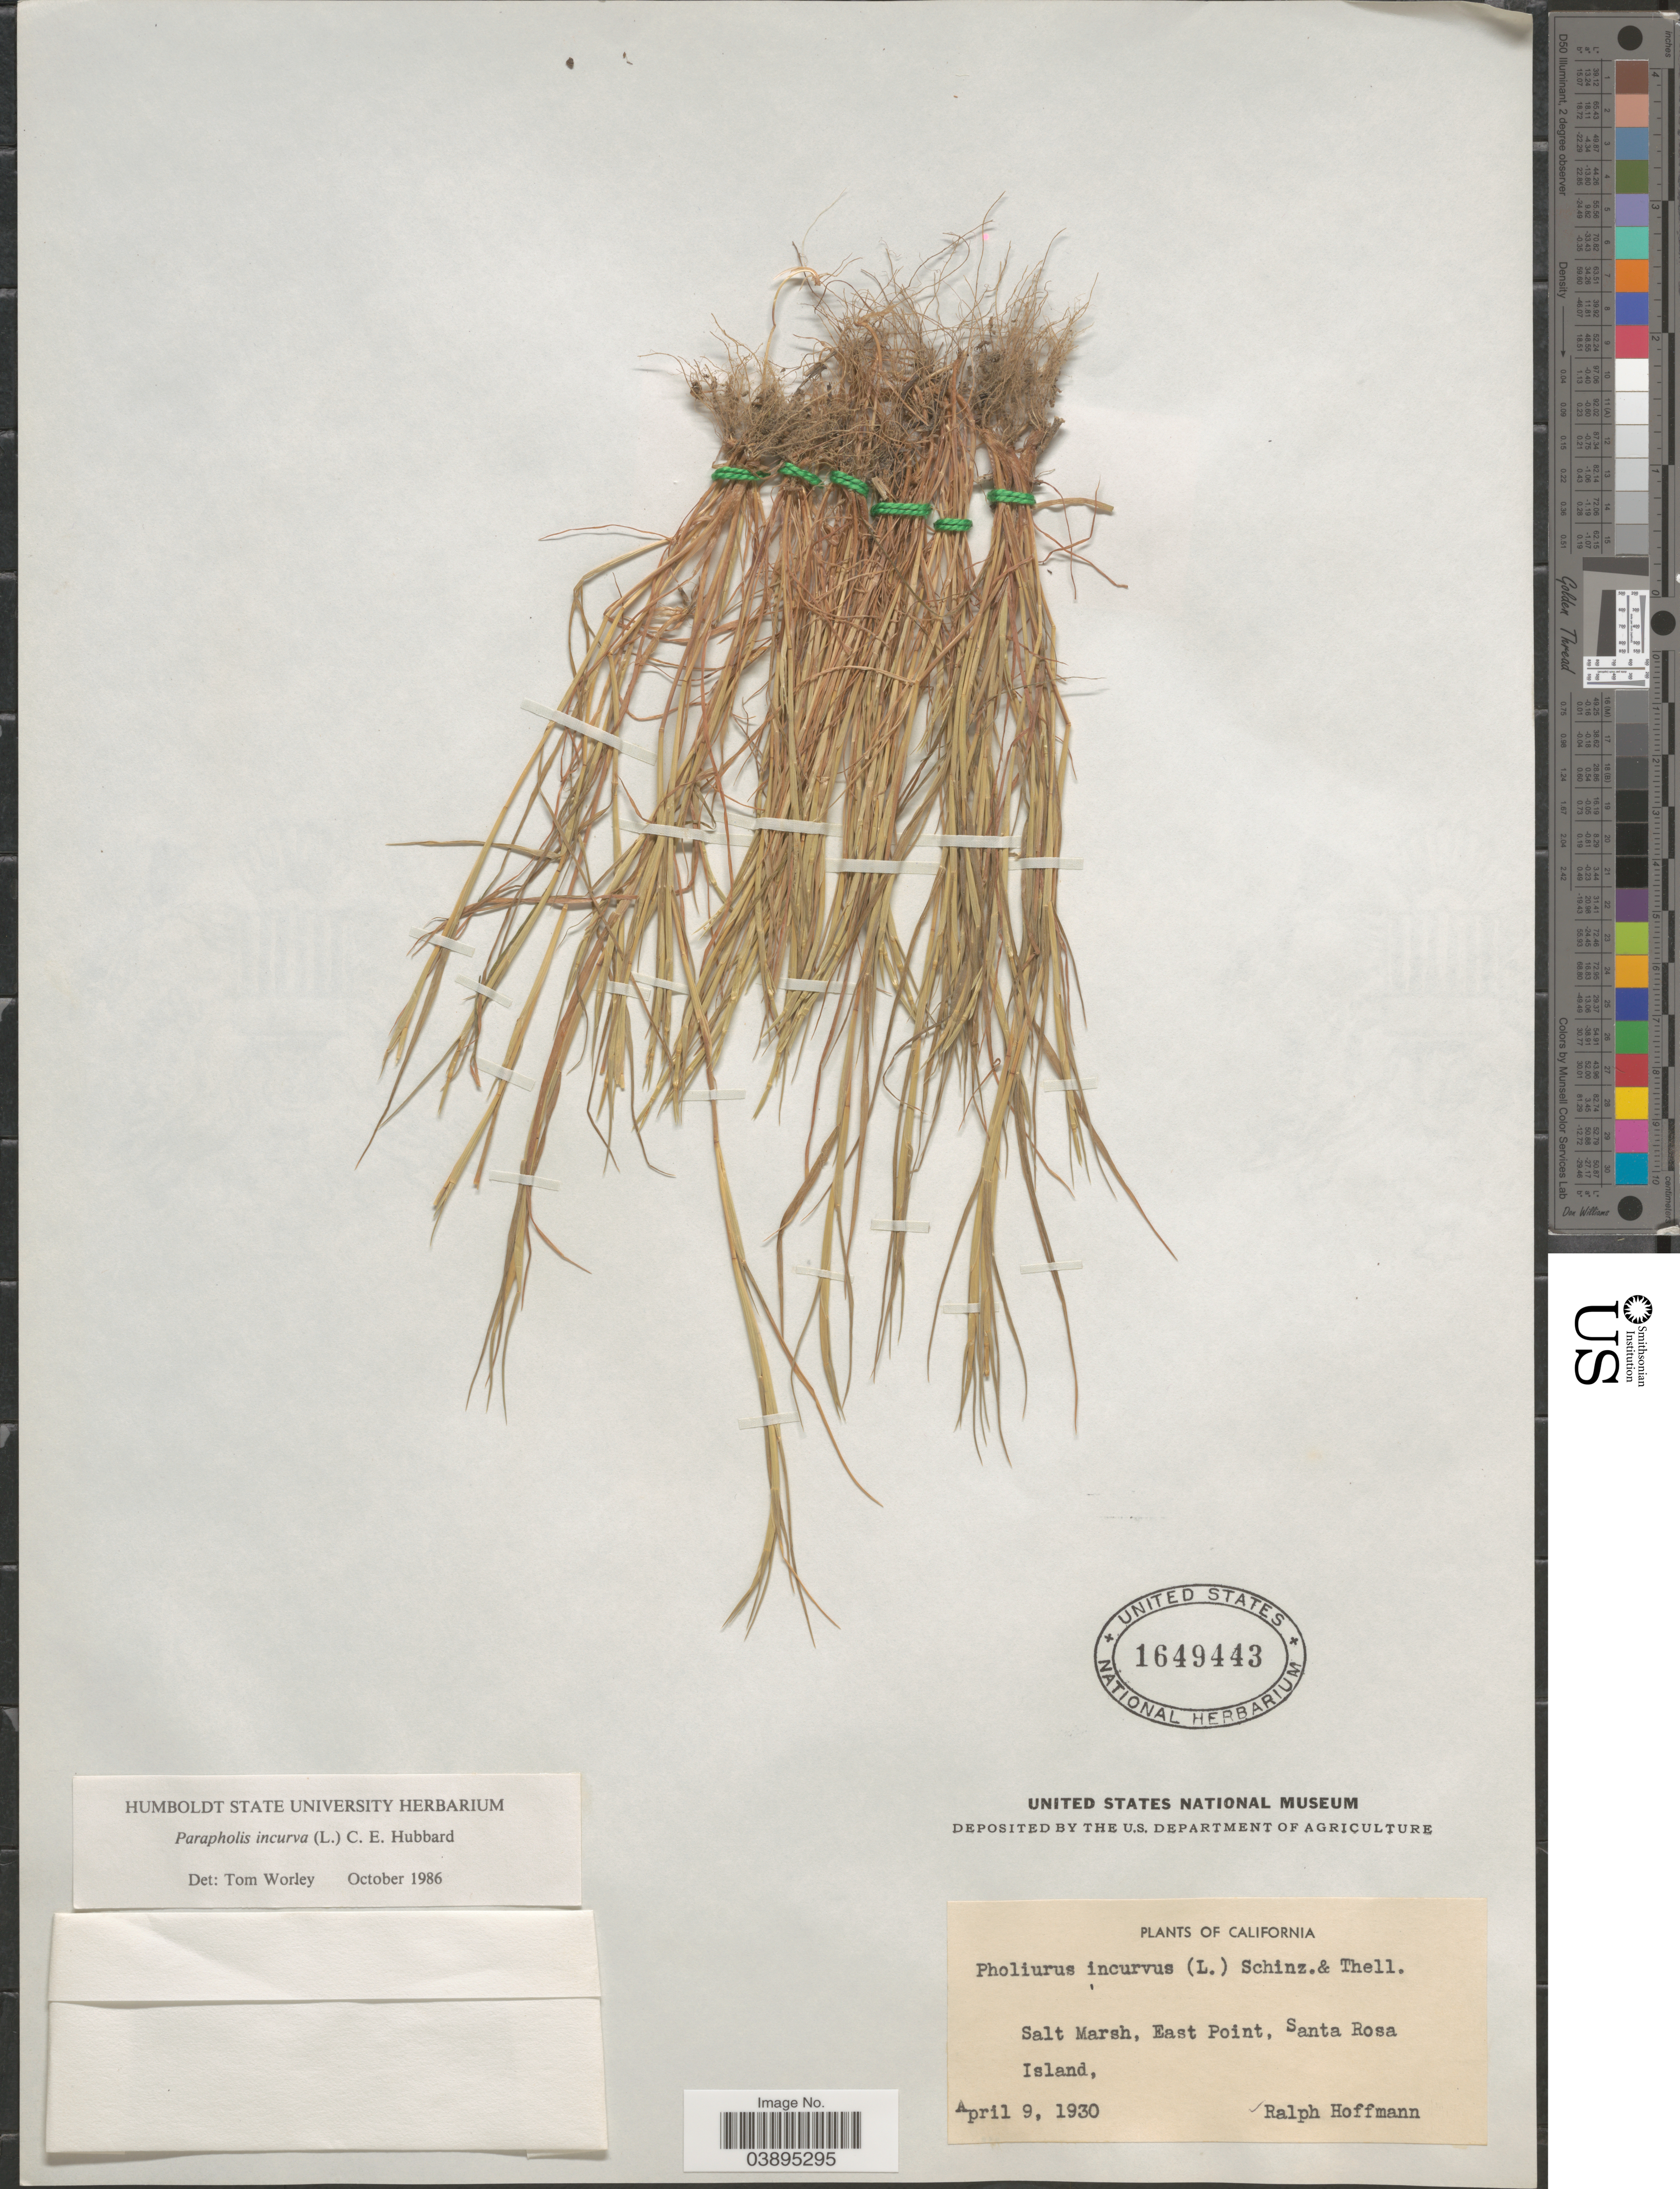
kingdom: Plantae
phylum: Tracheophyta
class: Liliopsida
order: Poales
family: Poaceae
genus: Parapholis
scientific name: Parapholis incurva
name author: (L.) C.E. Hubb.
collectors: R. Hoffmann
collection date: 1930-04-09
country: United States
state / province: California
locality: Salt Marsh, East Point, Santa Rosa Island.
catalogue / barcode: US 1649443